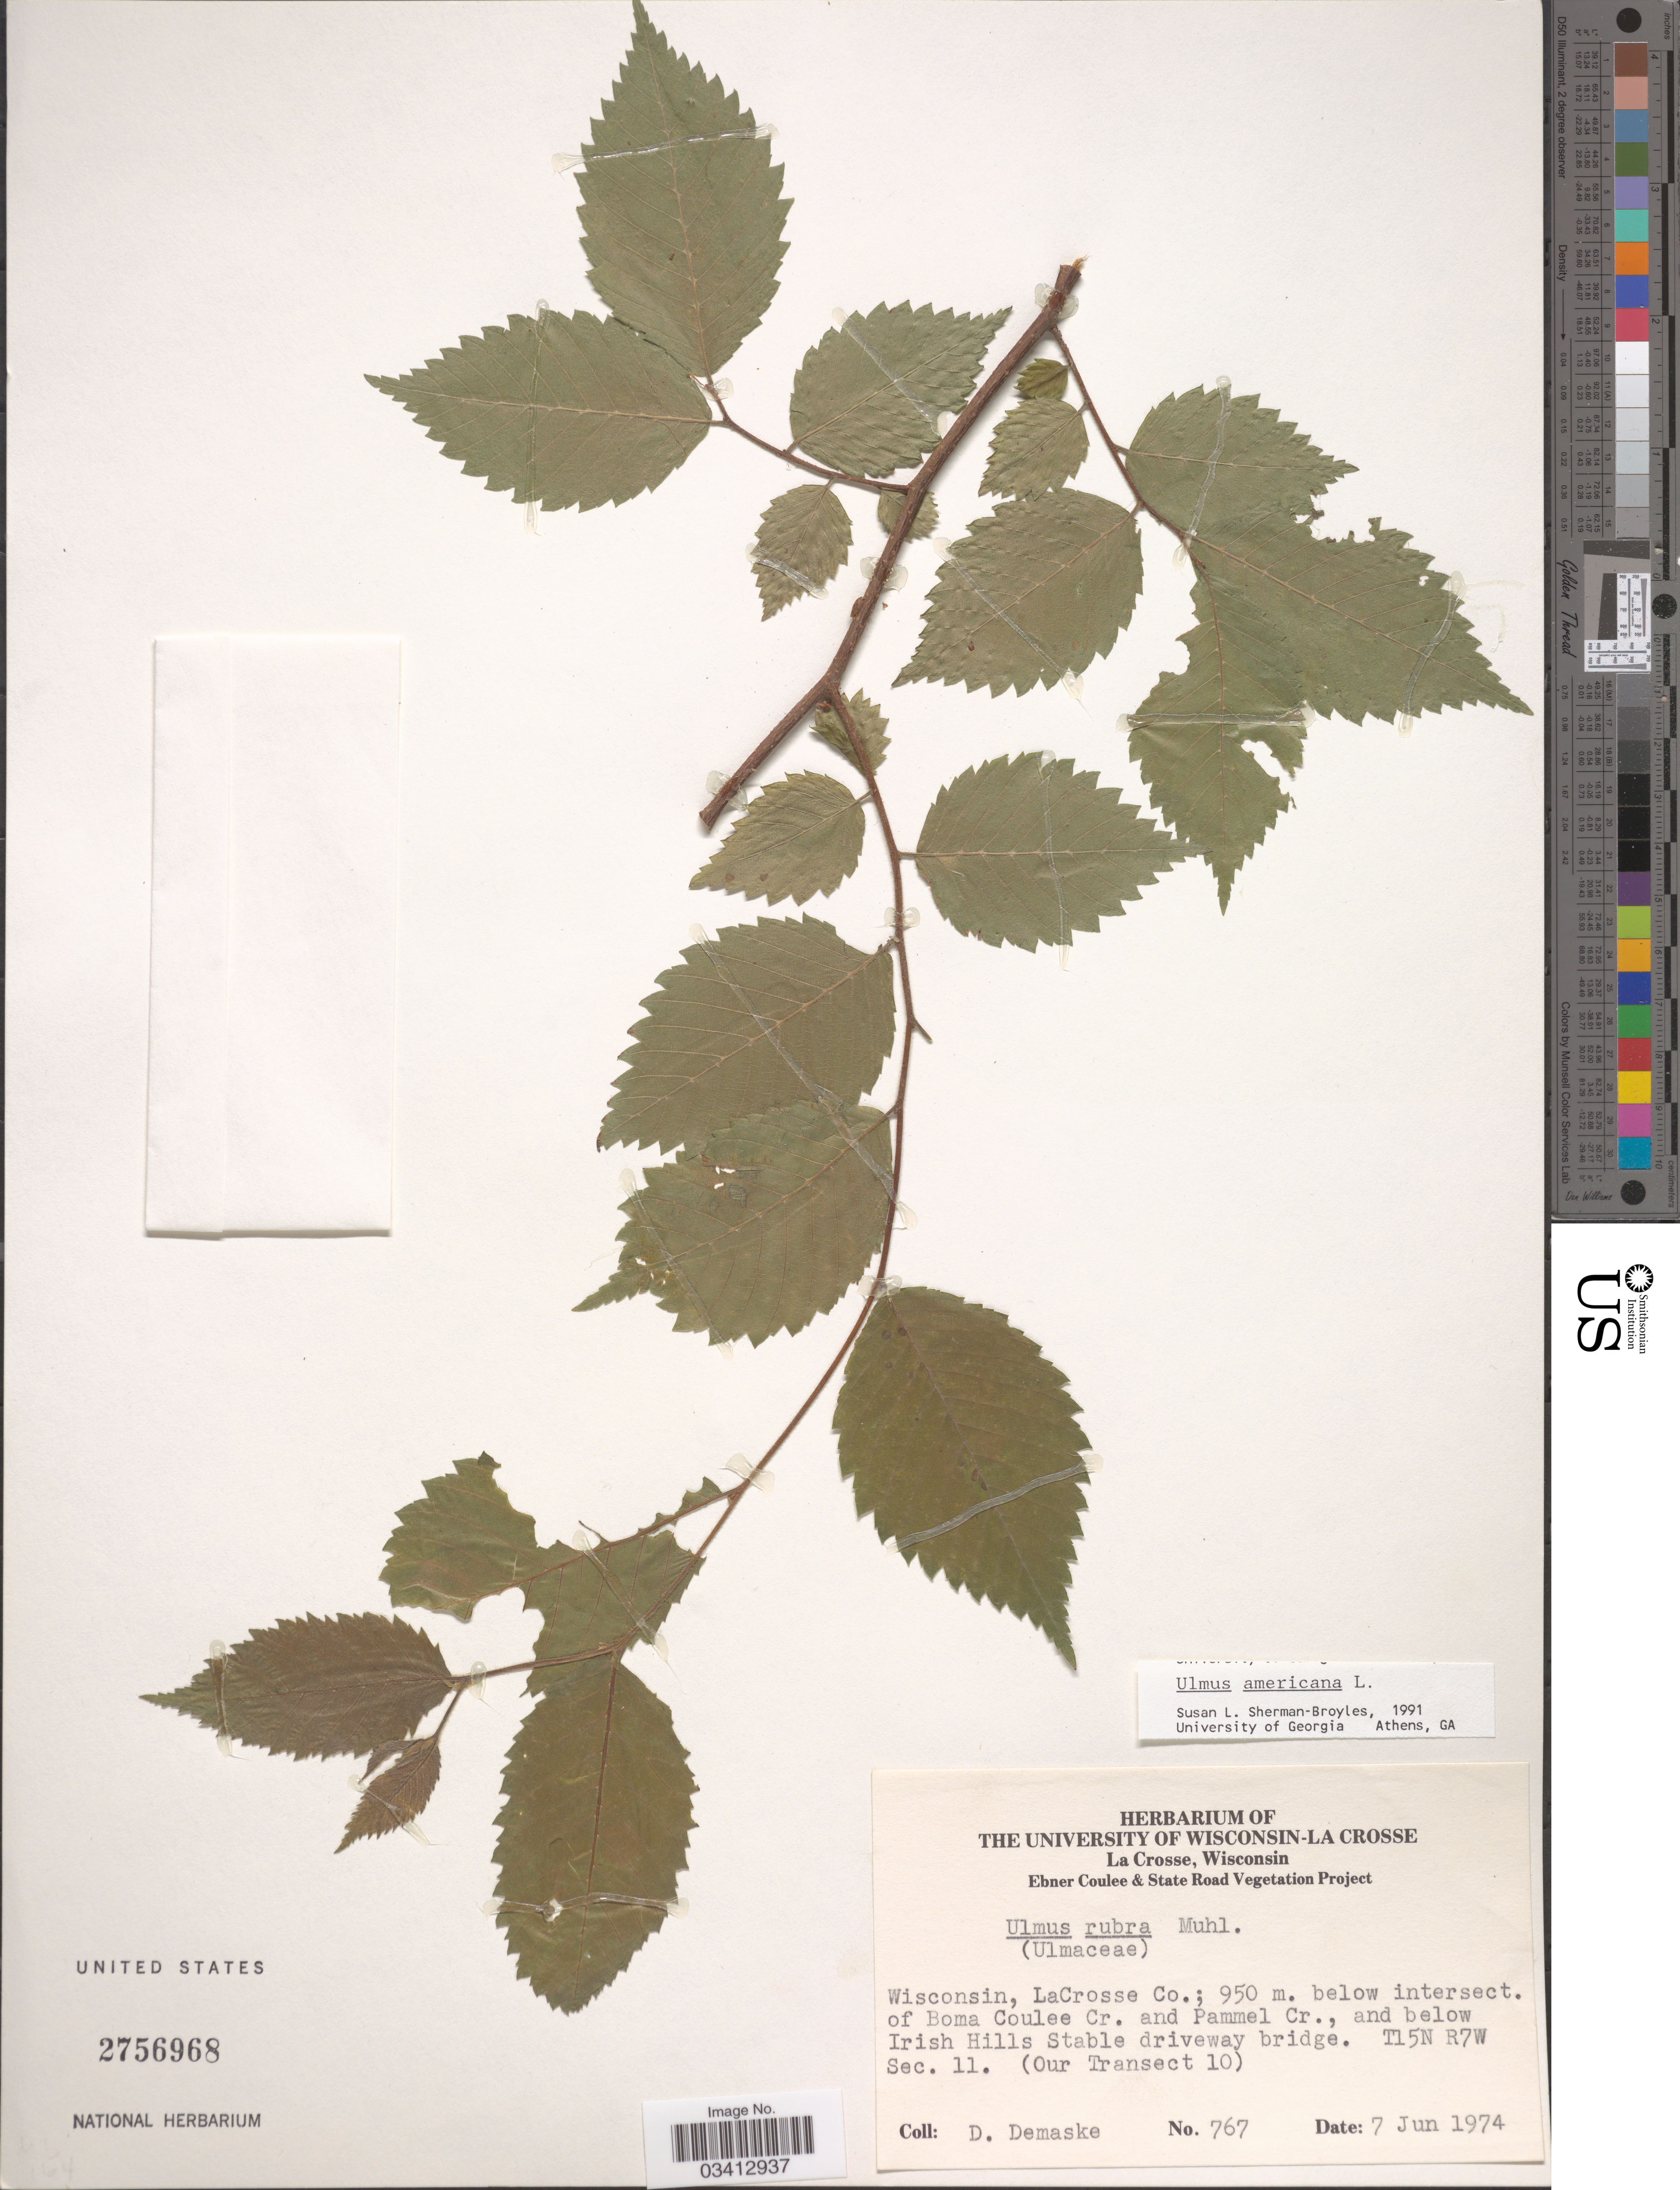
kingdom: Plantae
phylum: Tracheophyta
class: Magnoliopsida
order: Rosales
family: Ulmaceae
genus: Ulmus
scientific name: Ulmus americana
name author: L.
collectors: D. Demaske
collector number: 767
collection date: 1974-06-07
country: United States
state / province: Wisconsin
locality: LaCrosse Co.; 950 m. below intersect. of Boma Coulee Cr. and Pammel Cr., and below Irish Hills Stable driveway bridge. T15N R7W Sec. 11. (Our Transect 10).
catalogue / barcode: US 2756968